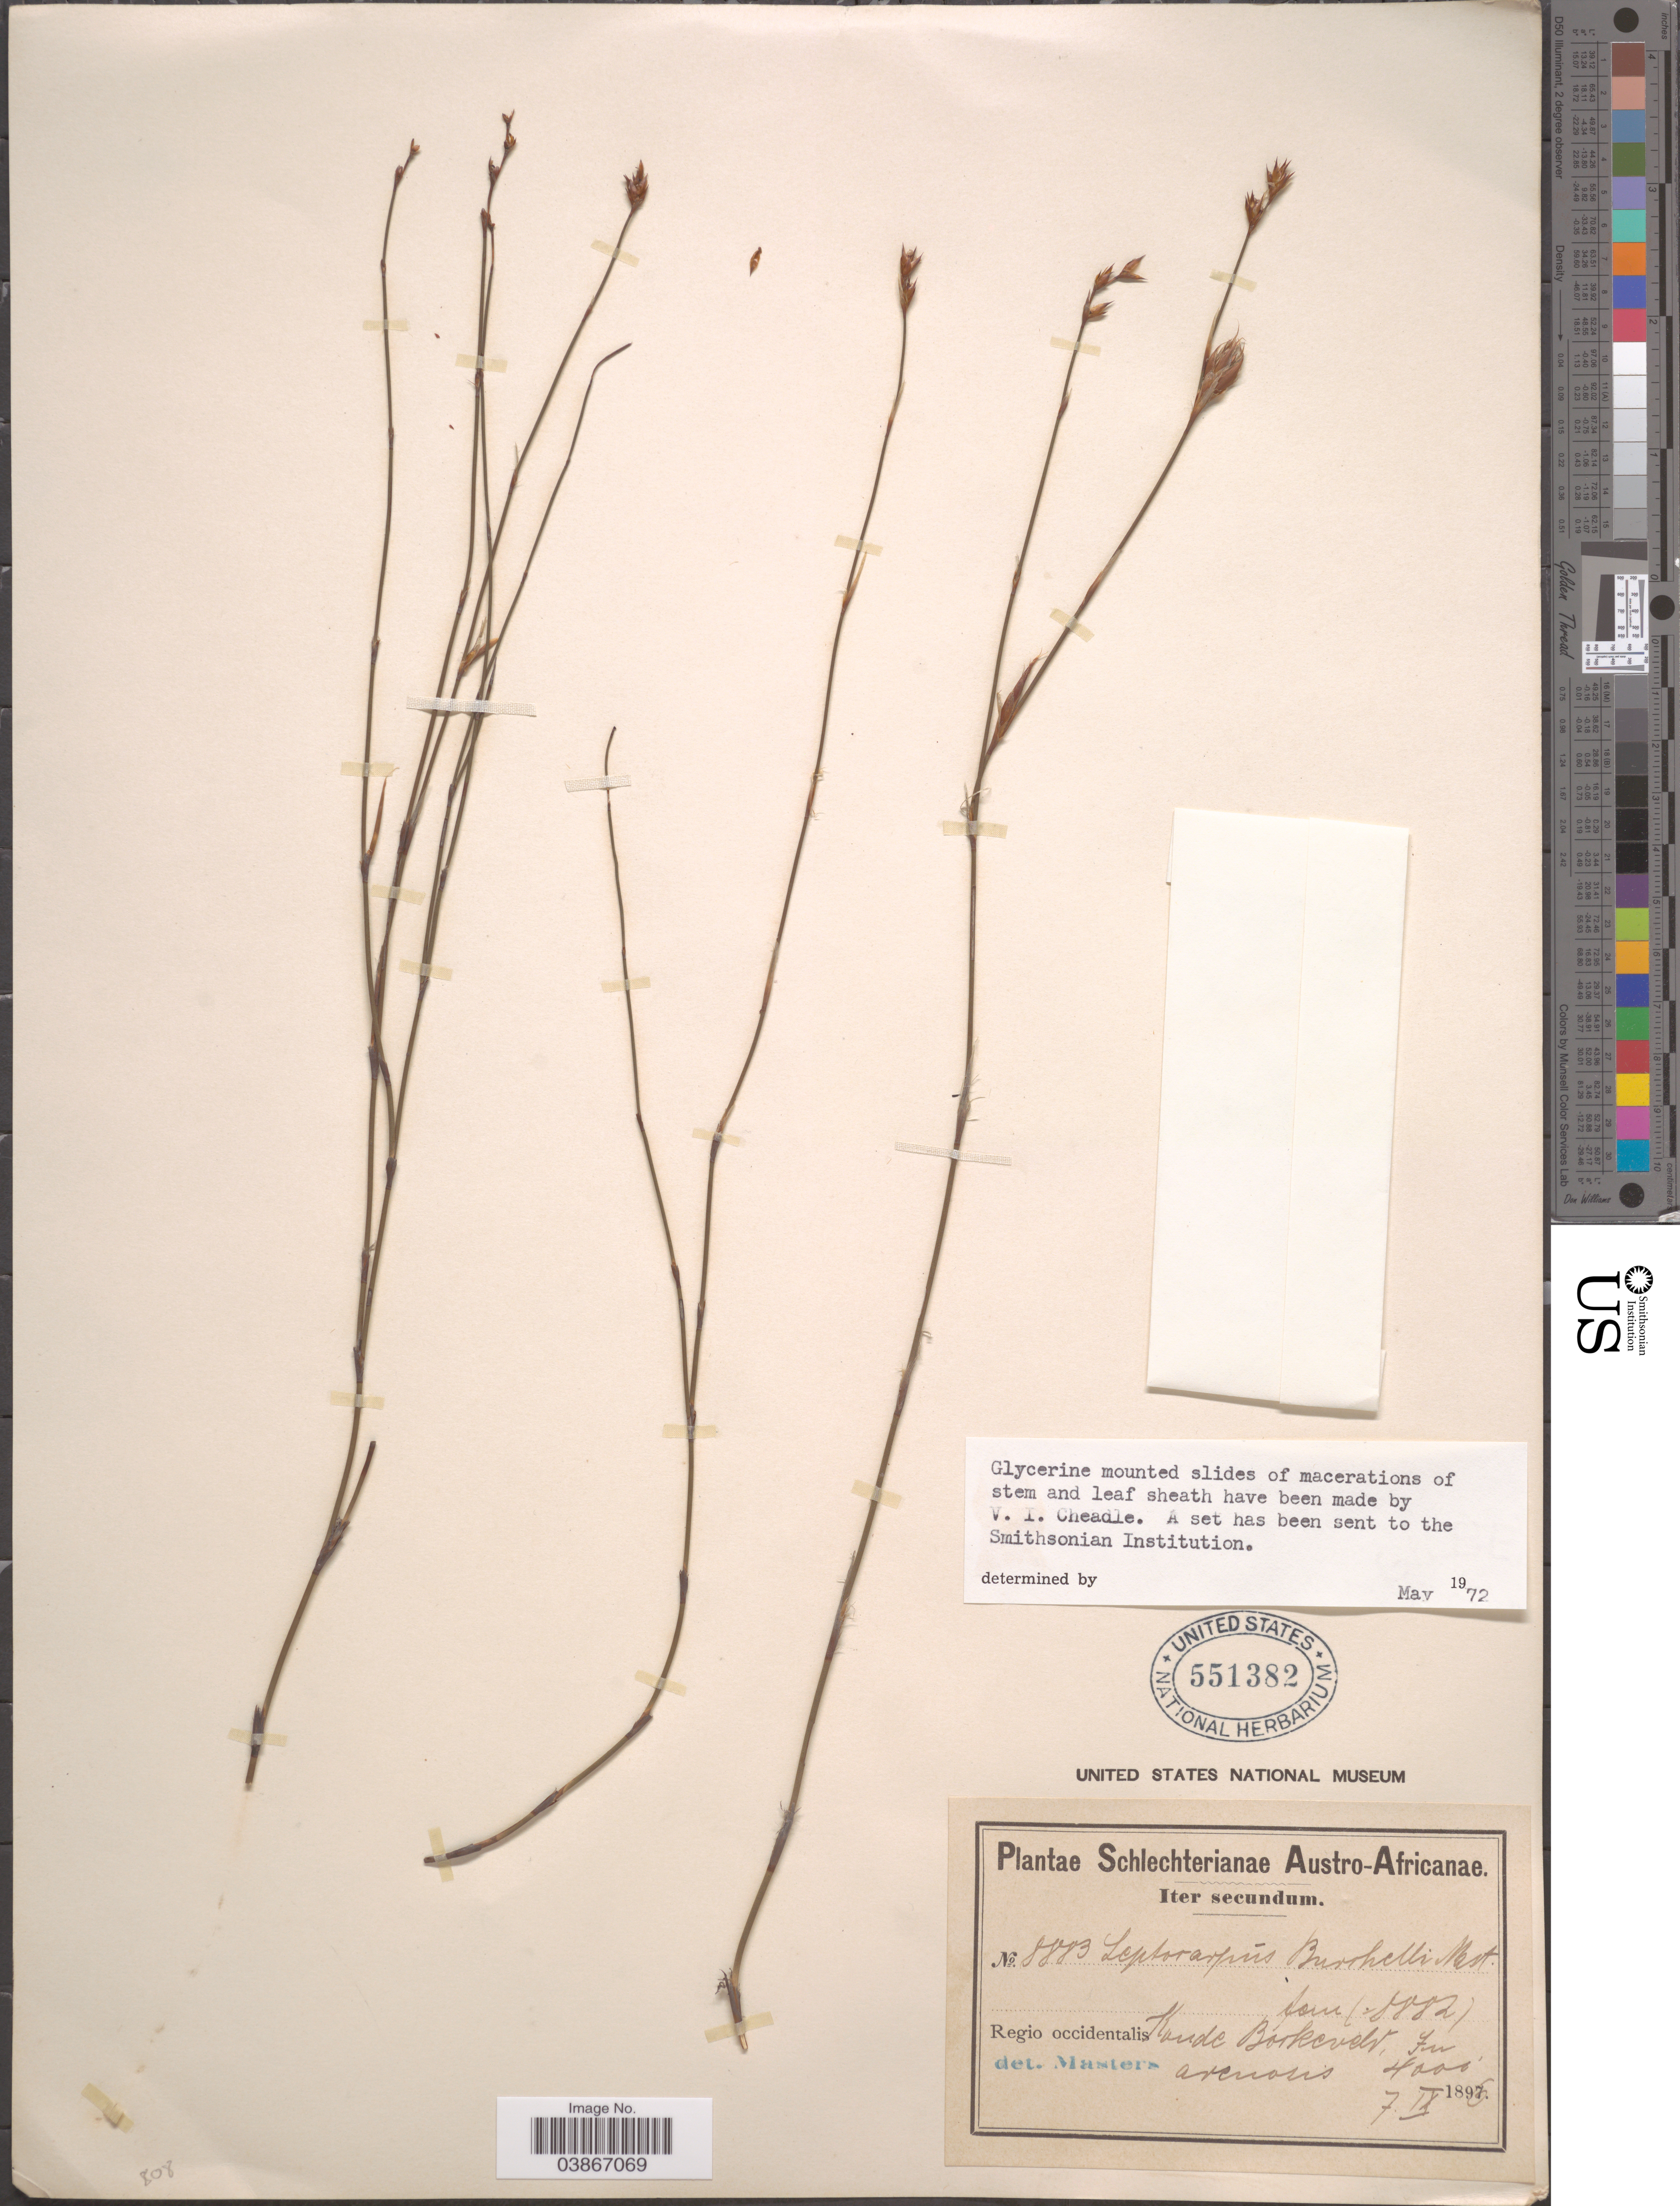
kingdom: Plantae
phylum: Tracheophyta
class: Liliopsida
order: Poales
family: Restionaceae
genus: Leptocarpus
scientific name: Leptocarpus burchellii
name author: Mast.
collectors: Schlechter, --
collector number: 8883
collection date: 1896-09-07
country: South Africa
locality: Austro-Africanae. Regio occidentalis Koude Bokkeveld, In arenosis.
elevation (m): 1219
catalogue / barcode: US 551382